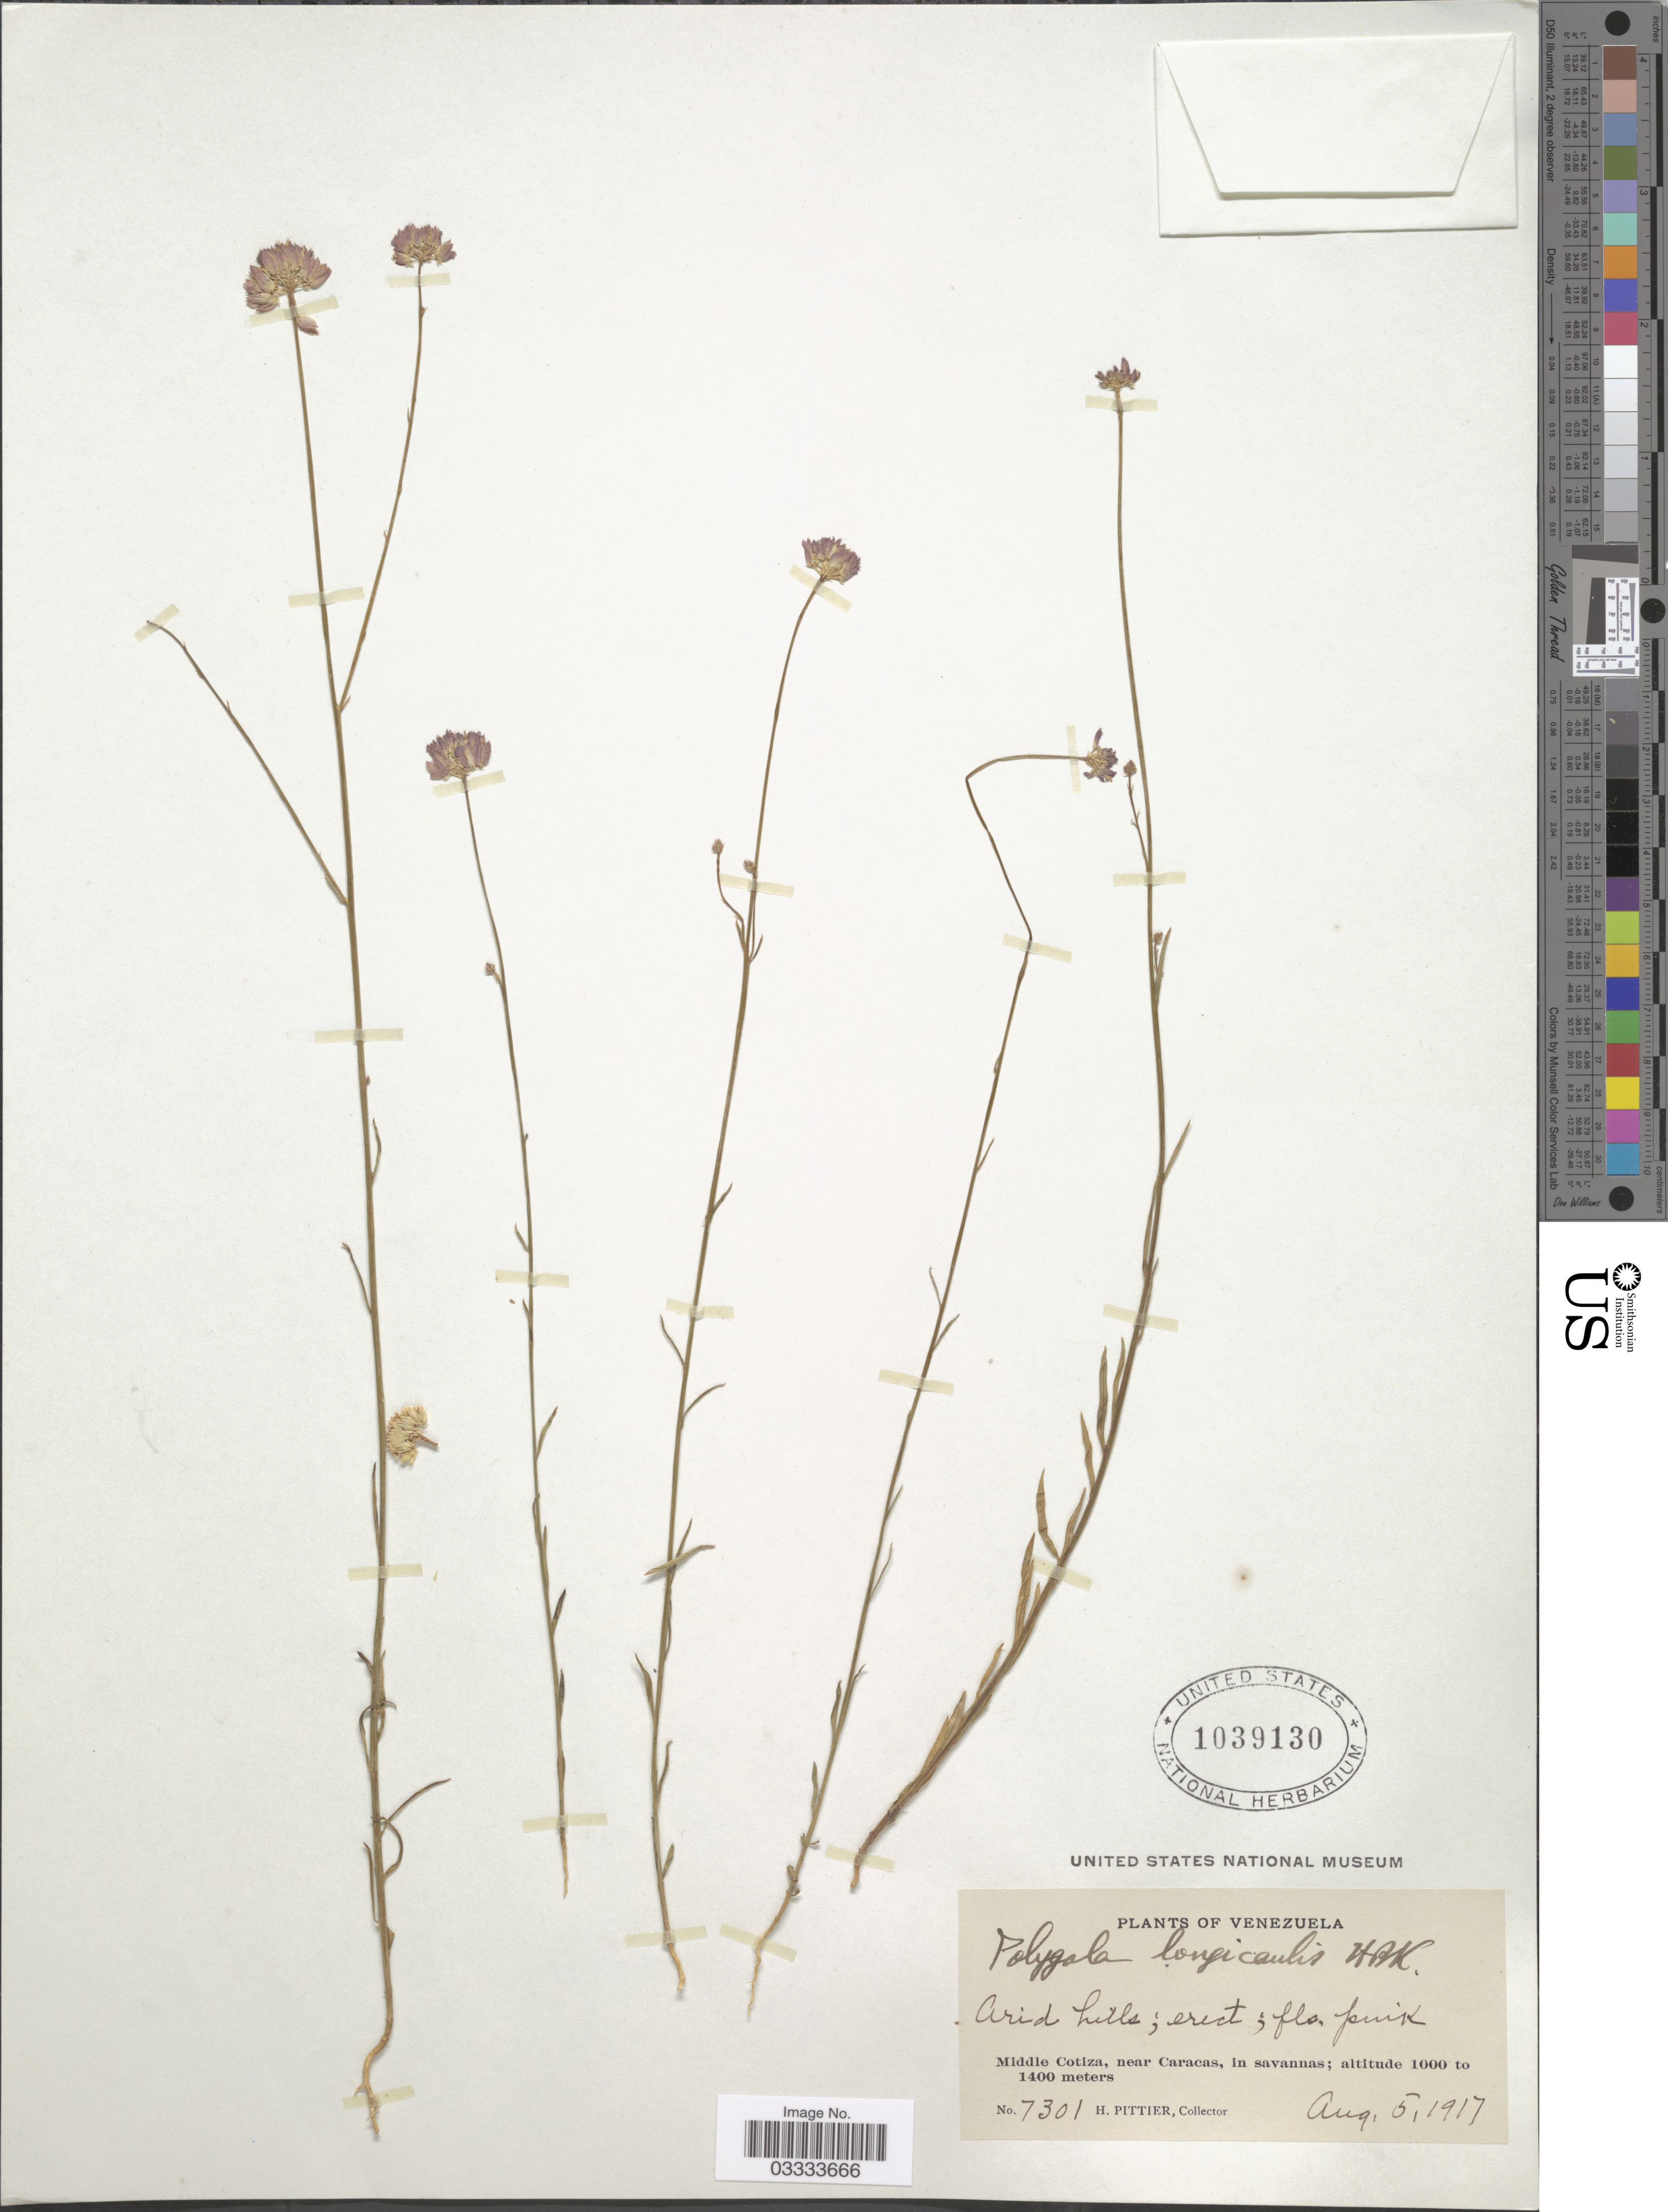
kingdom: Plantae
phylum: Tracheophyta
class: Magnoliopsida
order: Fabales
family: Polygalaceae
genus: Polygala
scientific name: Polygala longicaulis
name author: Kunth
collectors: H. F. Pittier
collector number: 7301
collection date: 1917-08-05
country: Venezuela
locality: Middle Cotiza, near Caracas.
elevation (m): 1000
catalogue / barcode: US 1039130